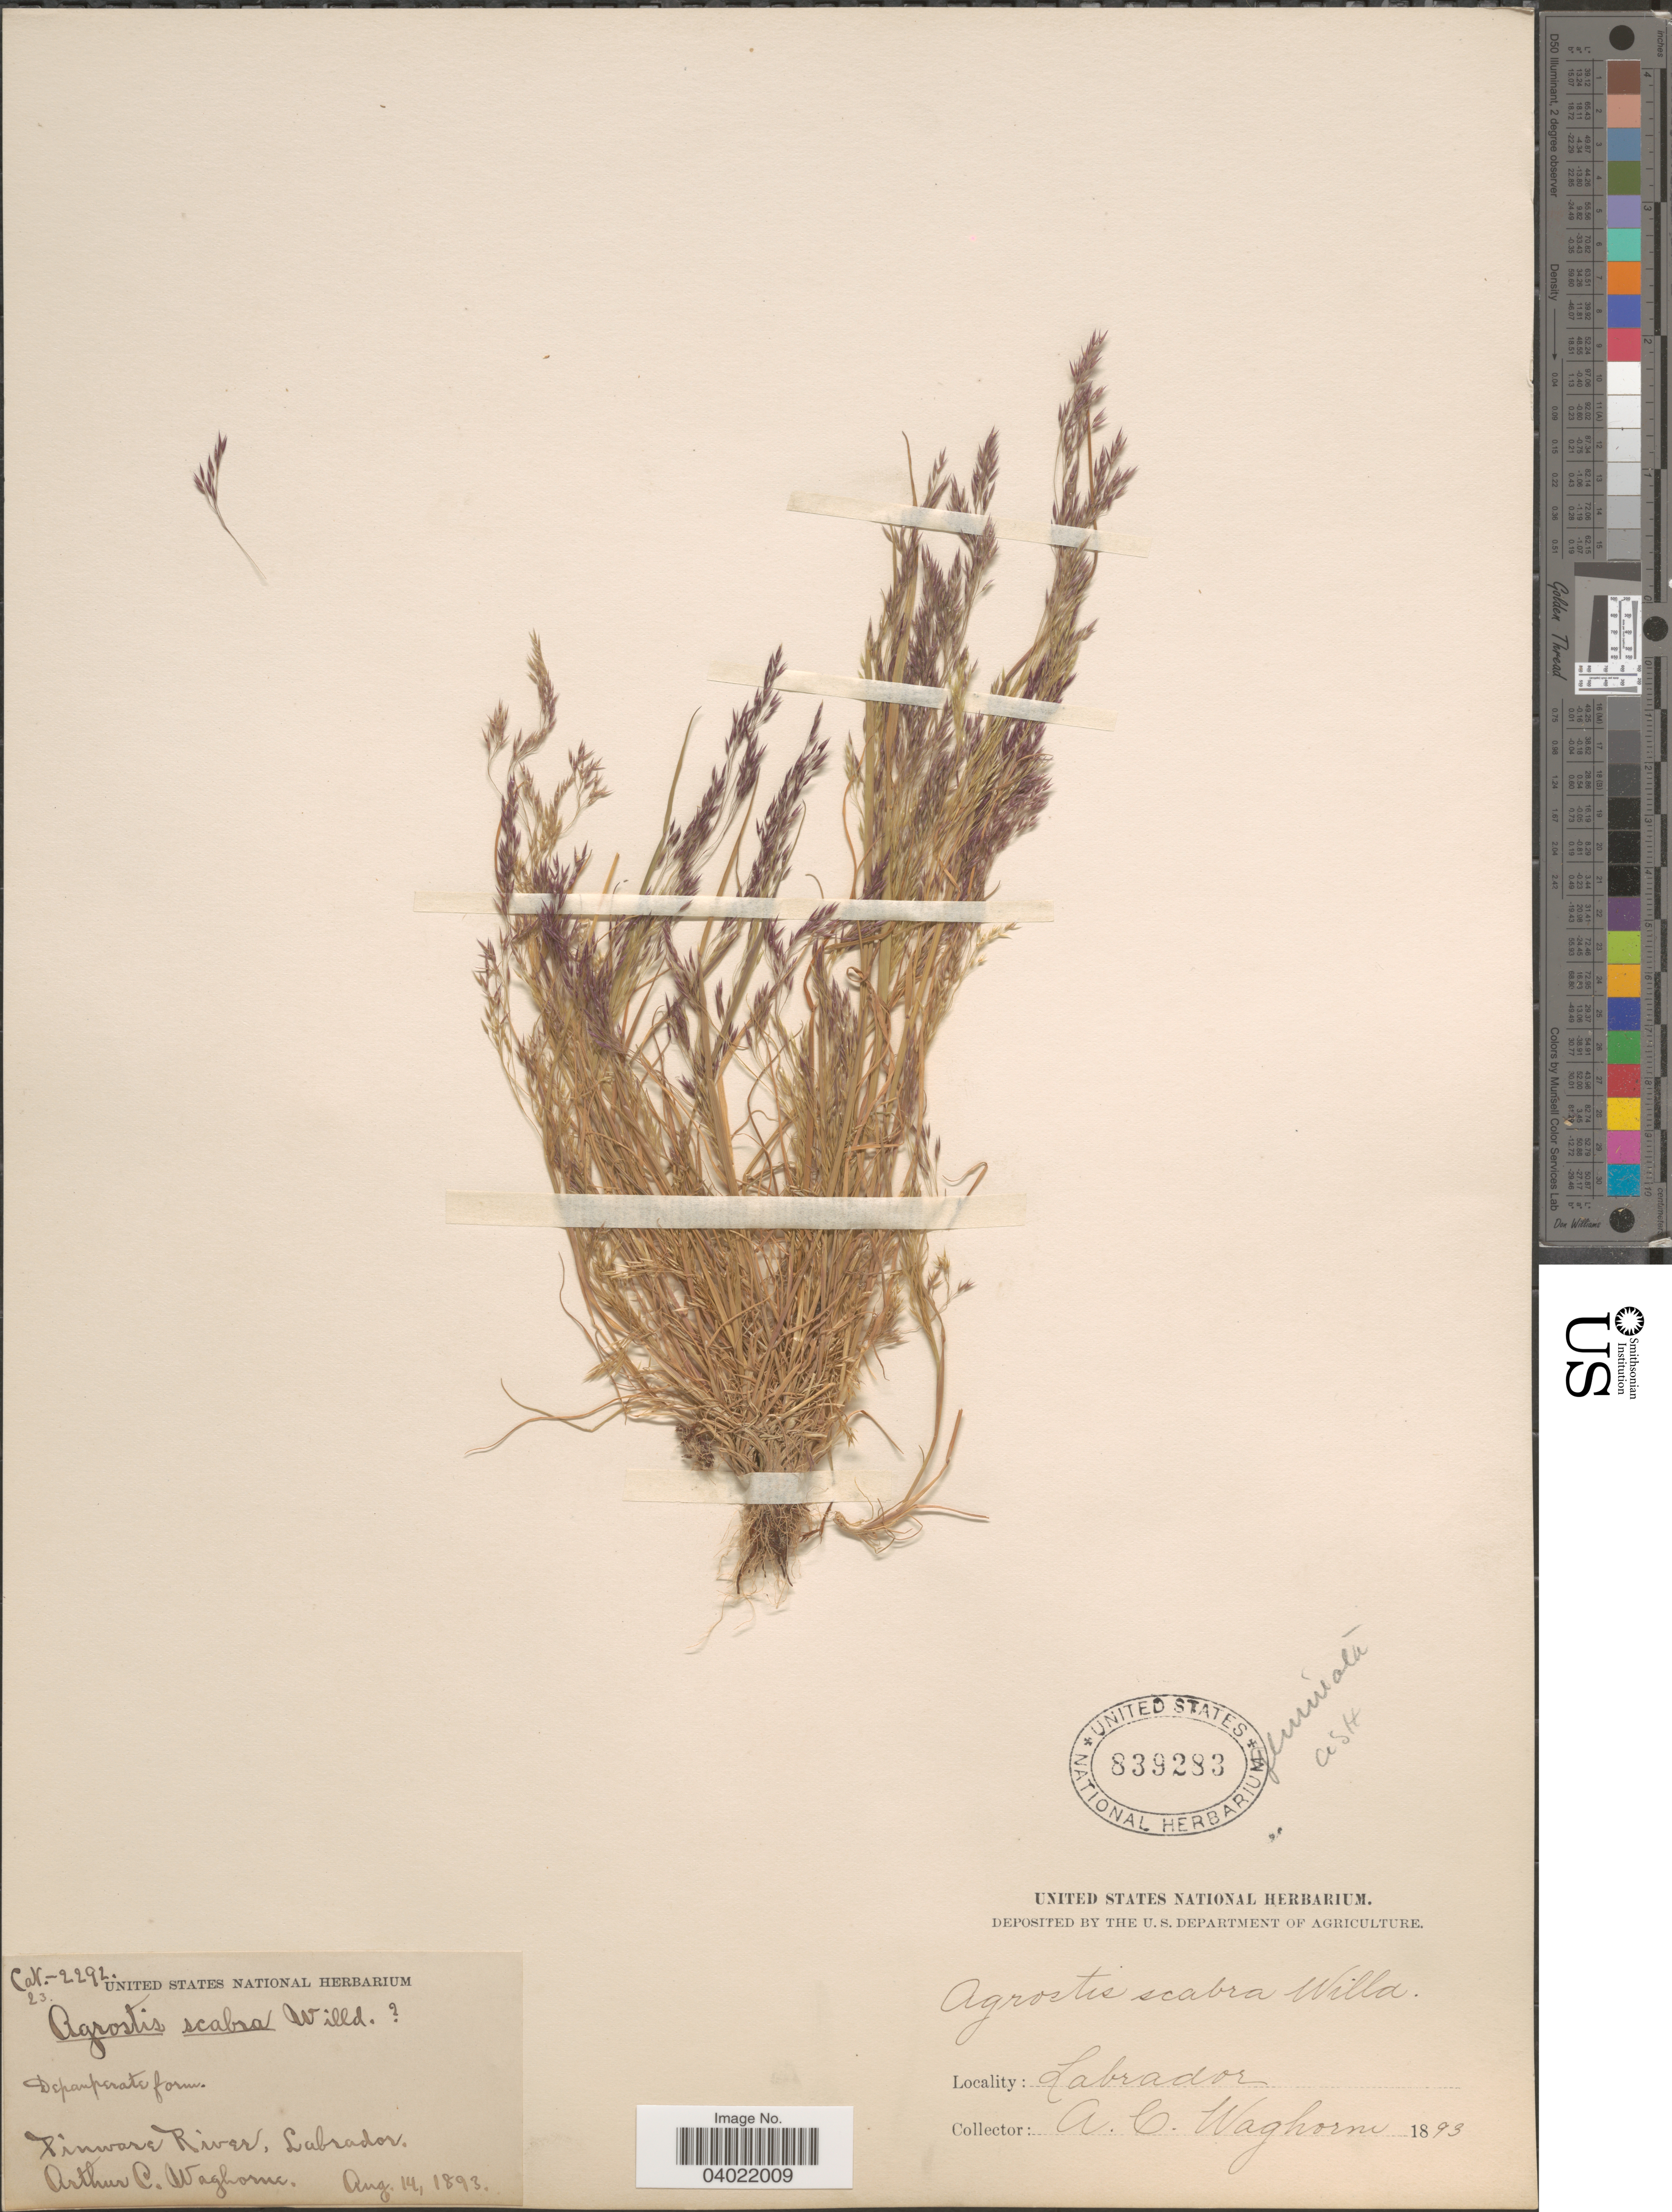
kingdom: Plantae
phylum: Tracheophyta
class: Liliopsida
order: Poales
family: Poaceae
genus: Agrostis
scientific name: Agrostis scabra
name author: Willd.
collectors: A. Waghorne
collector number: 23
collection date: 1893-08-14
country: Canada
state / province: Newfoundland and Labrador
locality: Tinware River, Labrador.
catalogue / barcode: US 839283